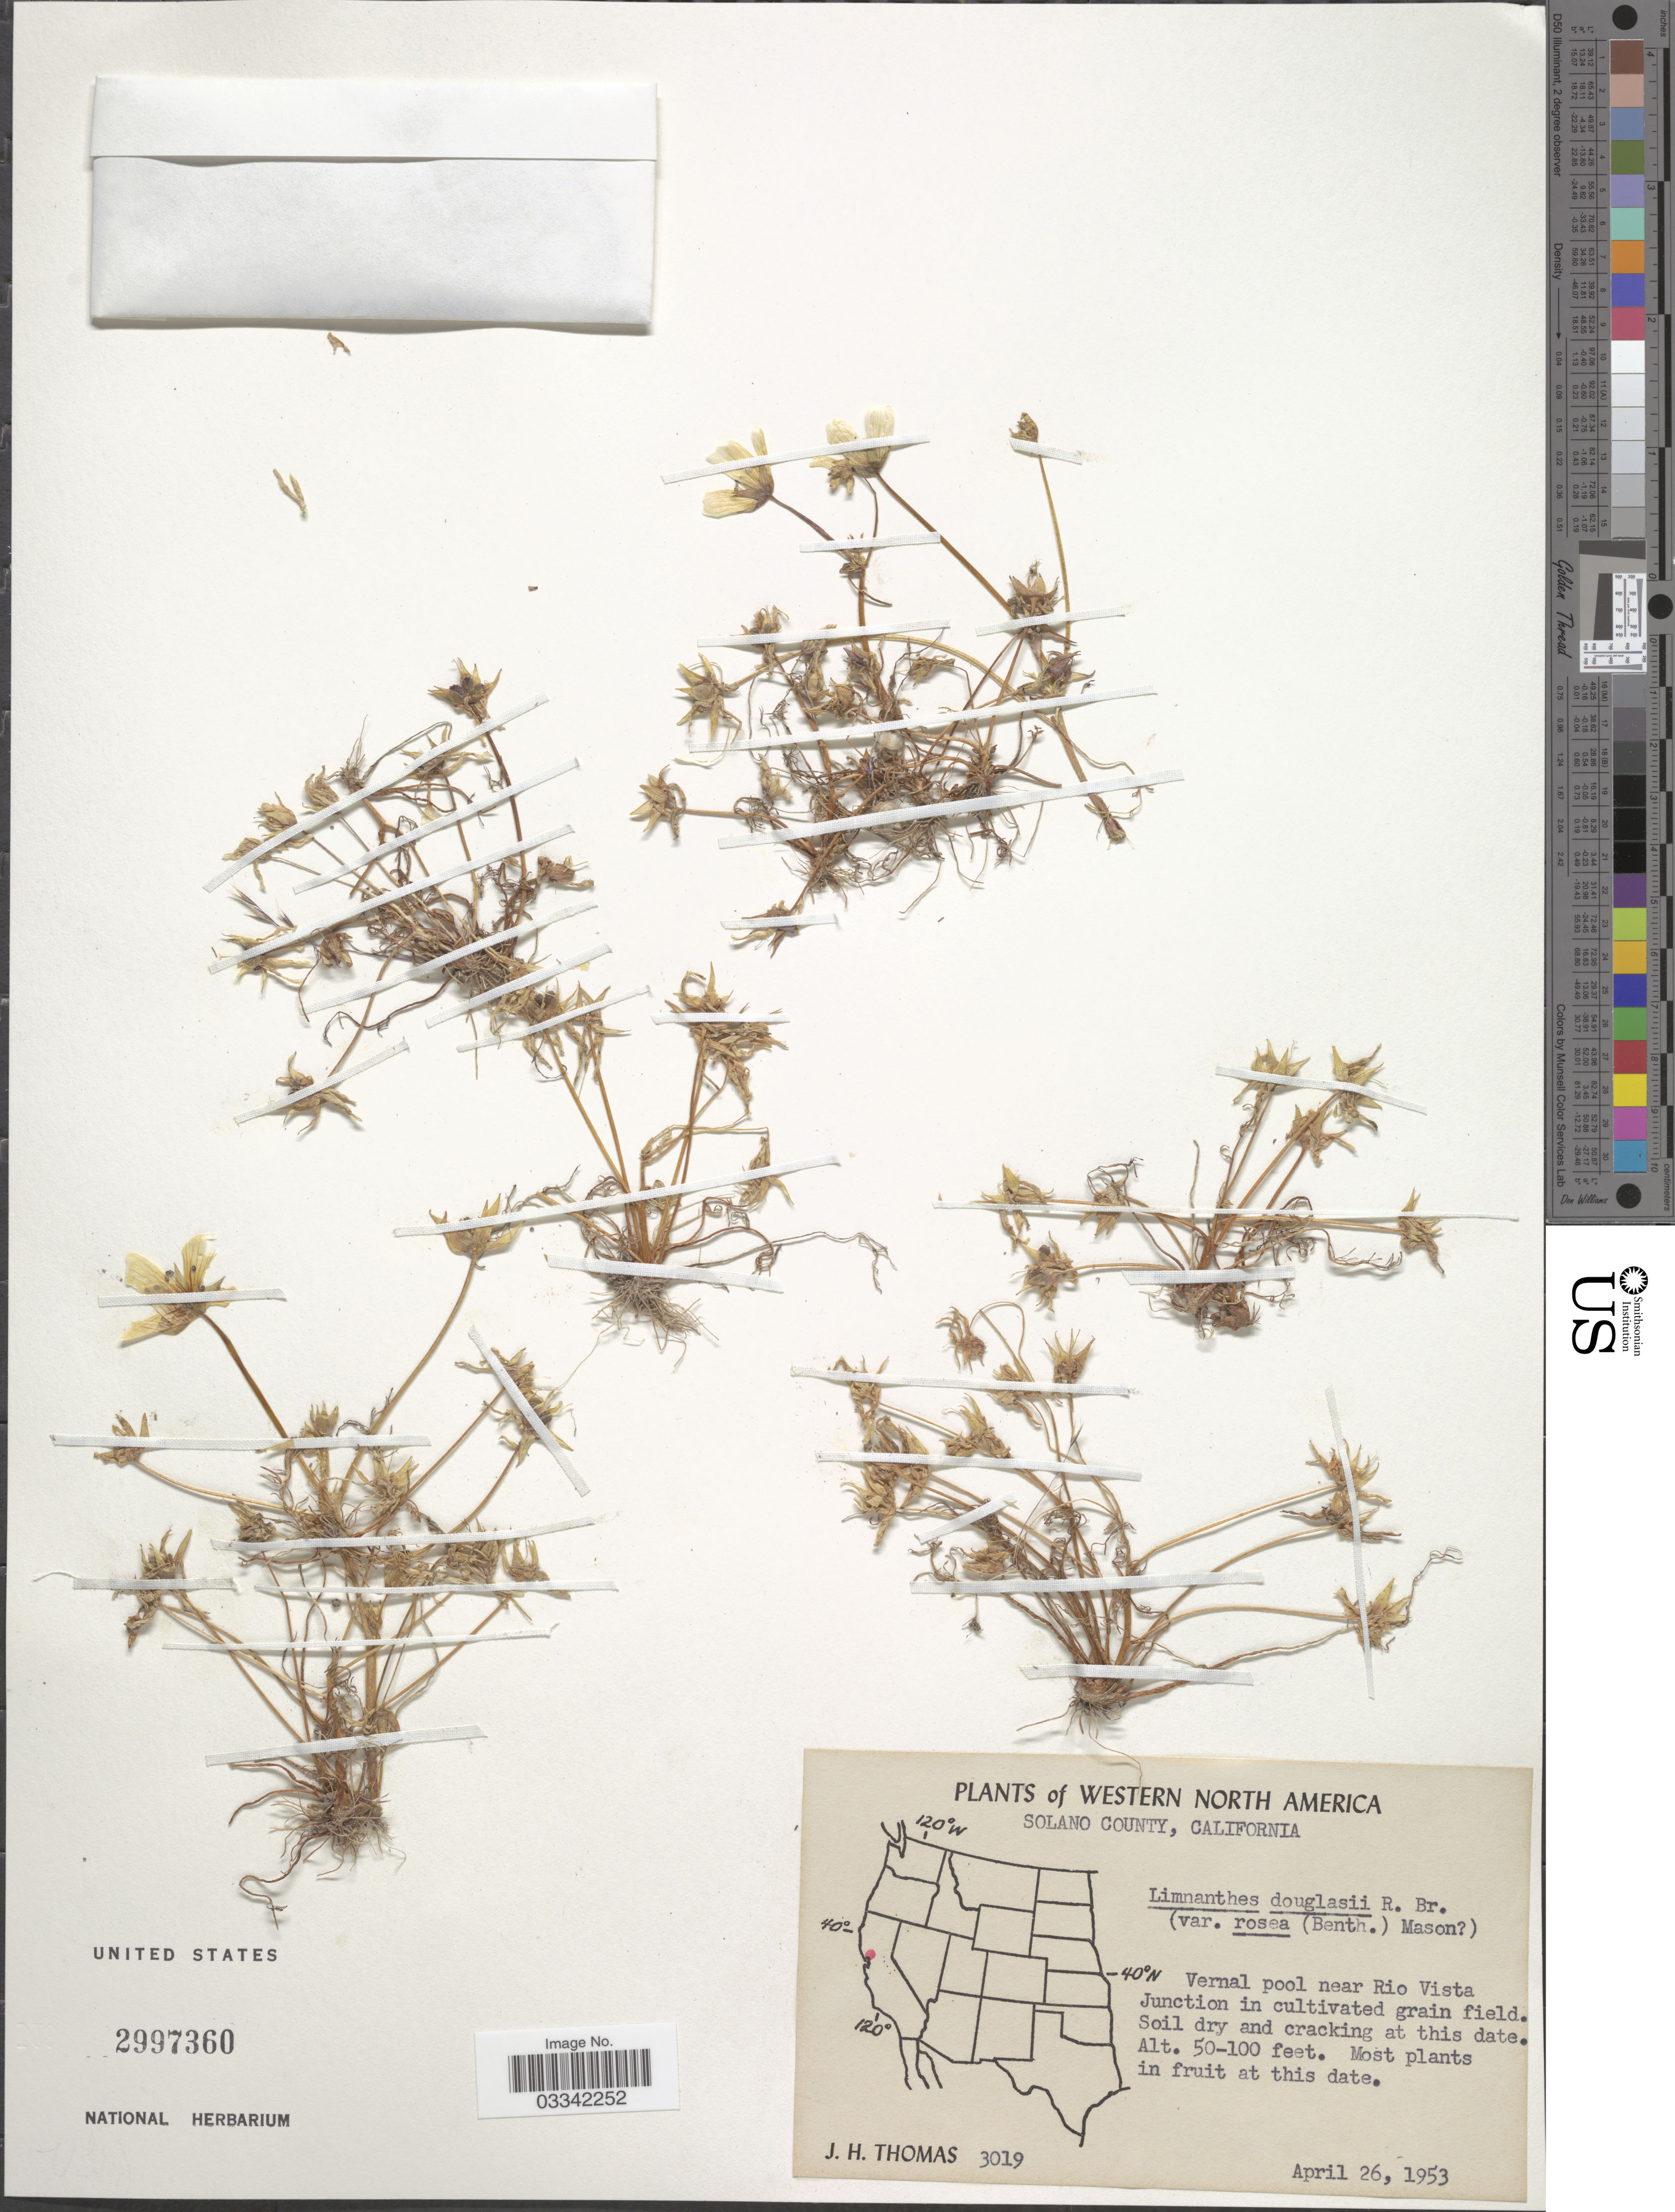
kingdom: Plantae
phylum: Tracheophyta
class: Magnoliopsida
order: Brassicales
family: Limnanthaceae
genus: Limnanthes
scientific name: Limnanthes douglasii var. rosea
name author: (Hartw. ex Benth.) Mason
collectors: J. H. Thomas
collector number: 3019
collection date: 1953-04-26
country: United States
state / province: California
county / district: Solano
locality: Western North America. Solano County. Vernal pool near Rio Vista Junction in cultivation grain field.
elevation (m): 15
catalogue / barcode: US 2997360